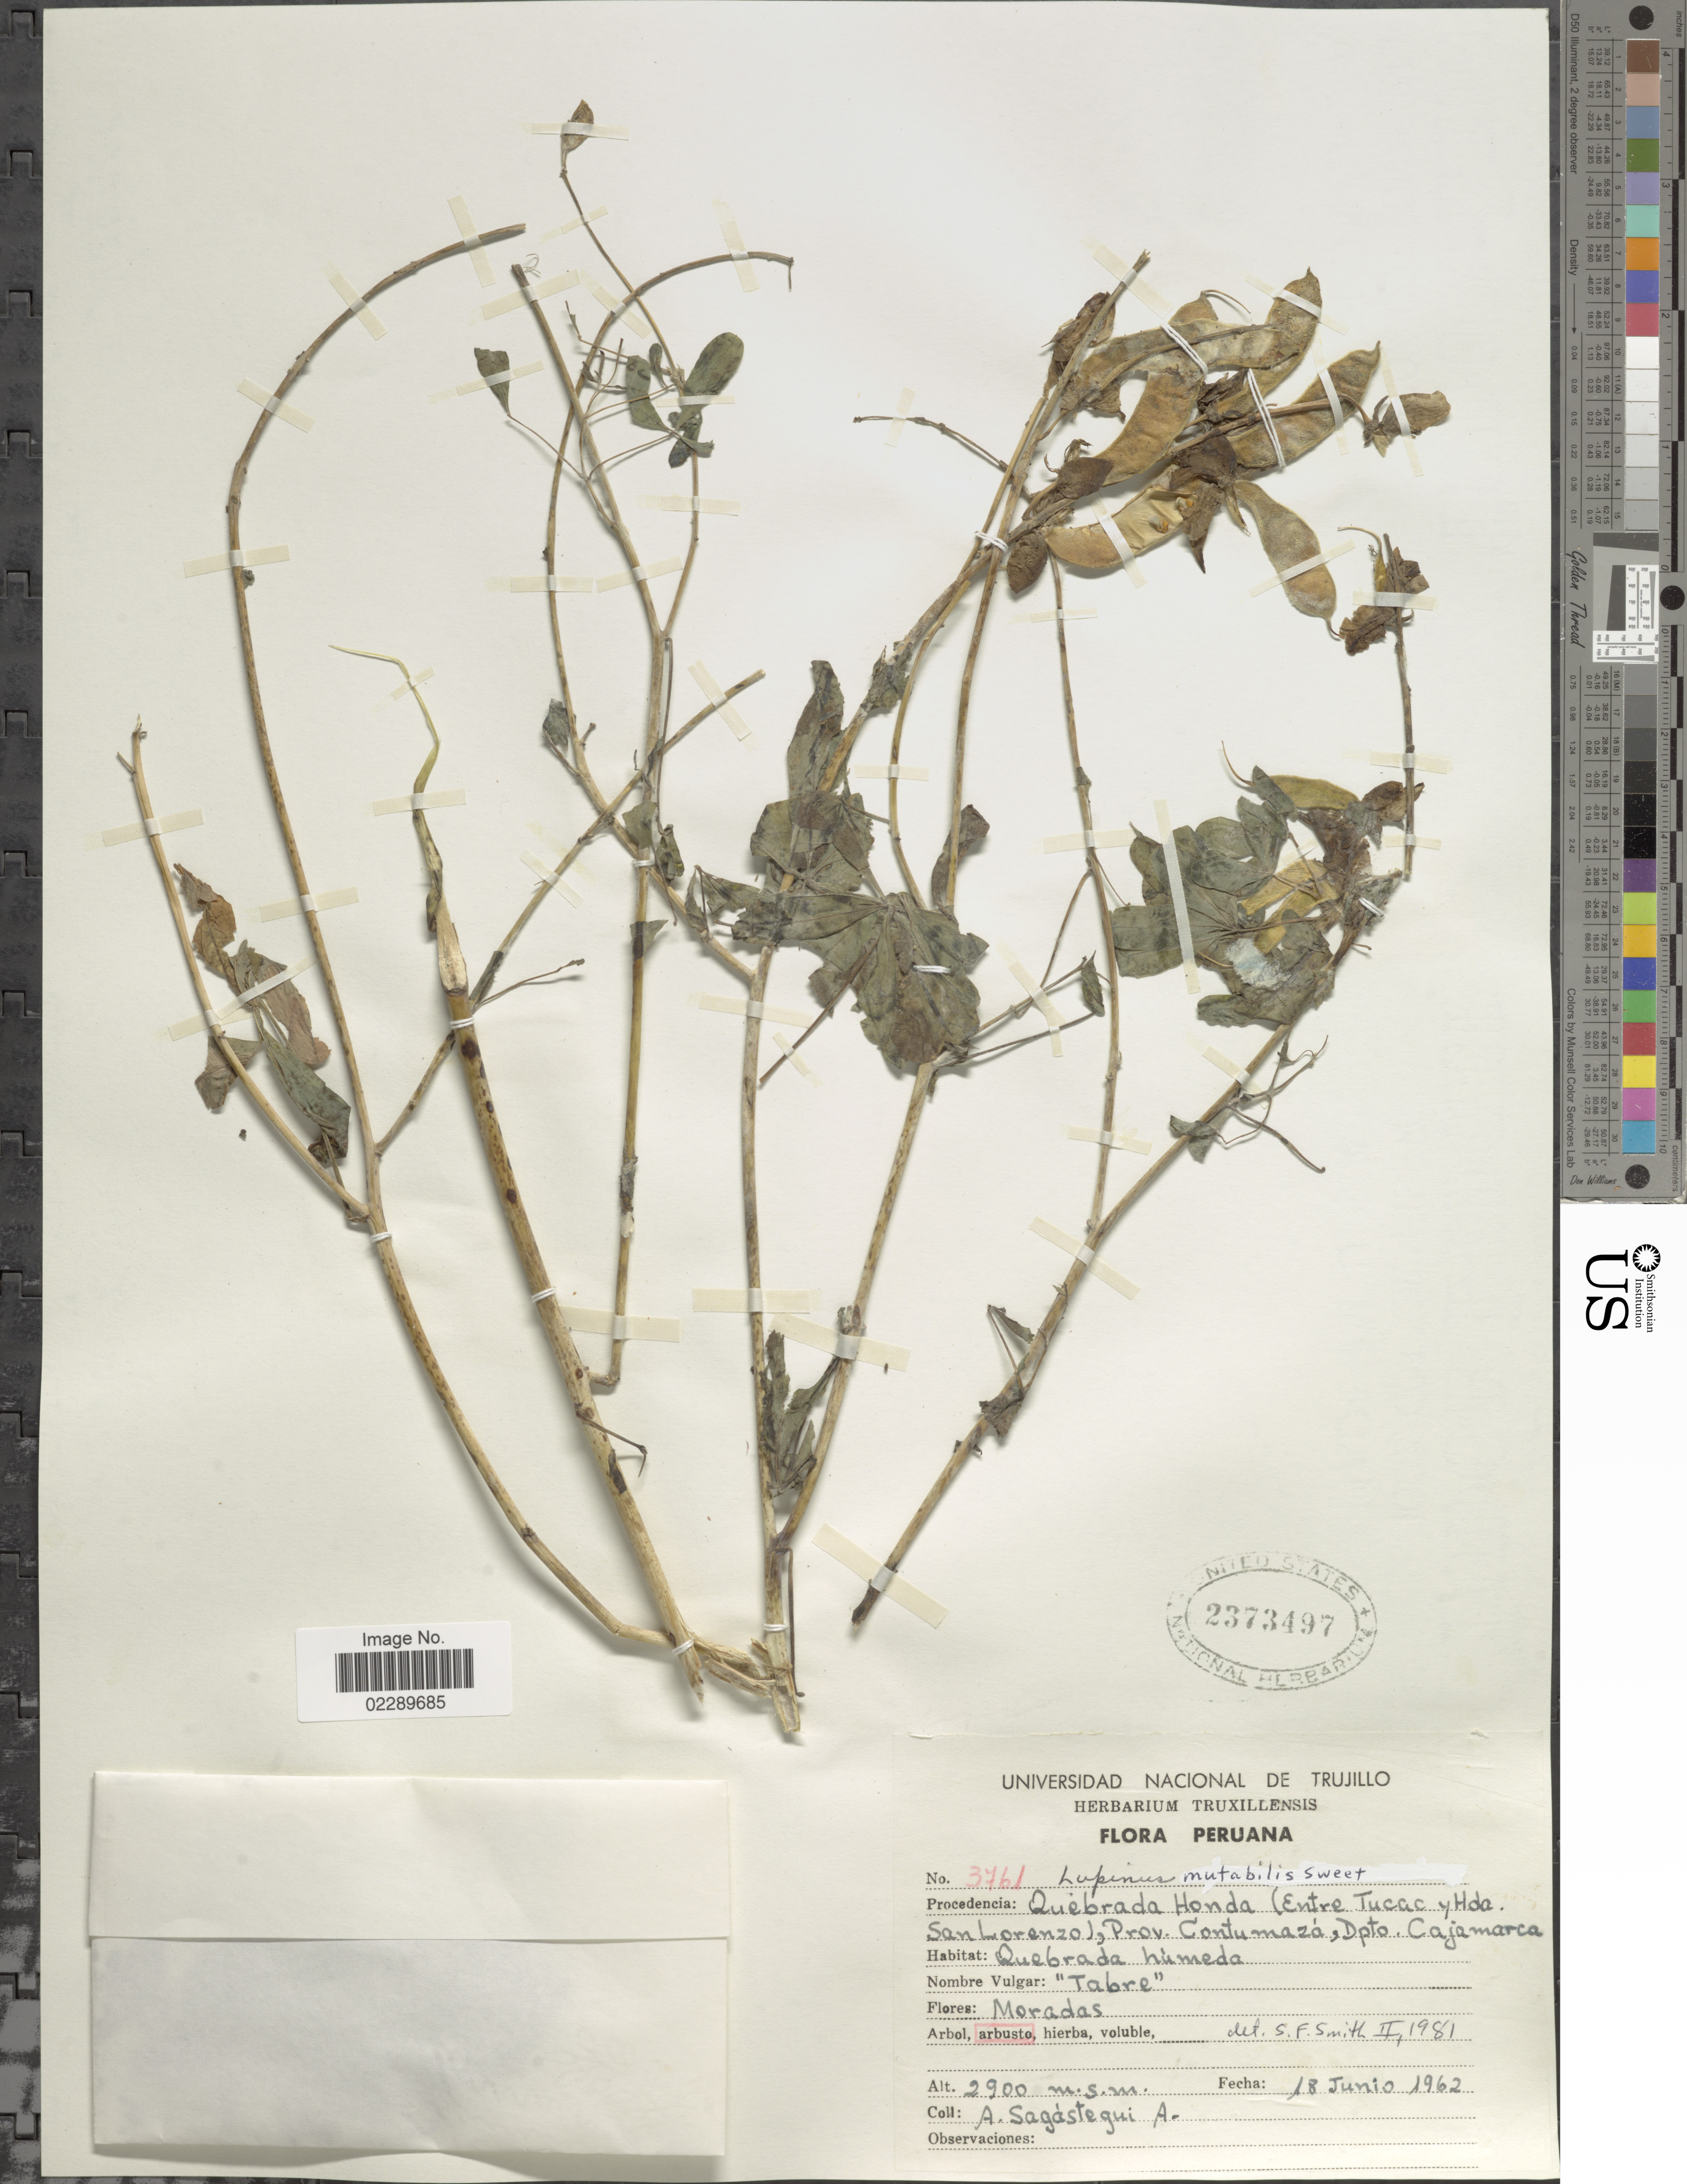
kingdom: Plantae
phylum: Tracheophyta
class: Magnoliopsida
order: Fabales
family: Fabaceae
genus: Lupinus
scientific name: Lupinus mutabilis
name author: Sweet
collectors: A. Sagástegui A.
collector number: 3761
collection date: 1962-06-18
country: Peru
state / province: Cajamarca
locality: Quebrada Honda (Entre Tucac y Hda. San Lorenzo), Prov. Contumazá, Dpto. Cajamarca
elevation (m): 2900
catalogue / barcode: US 2373497